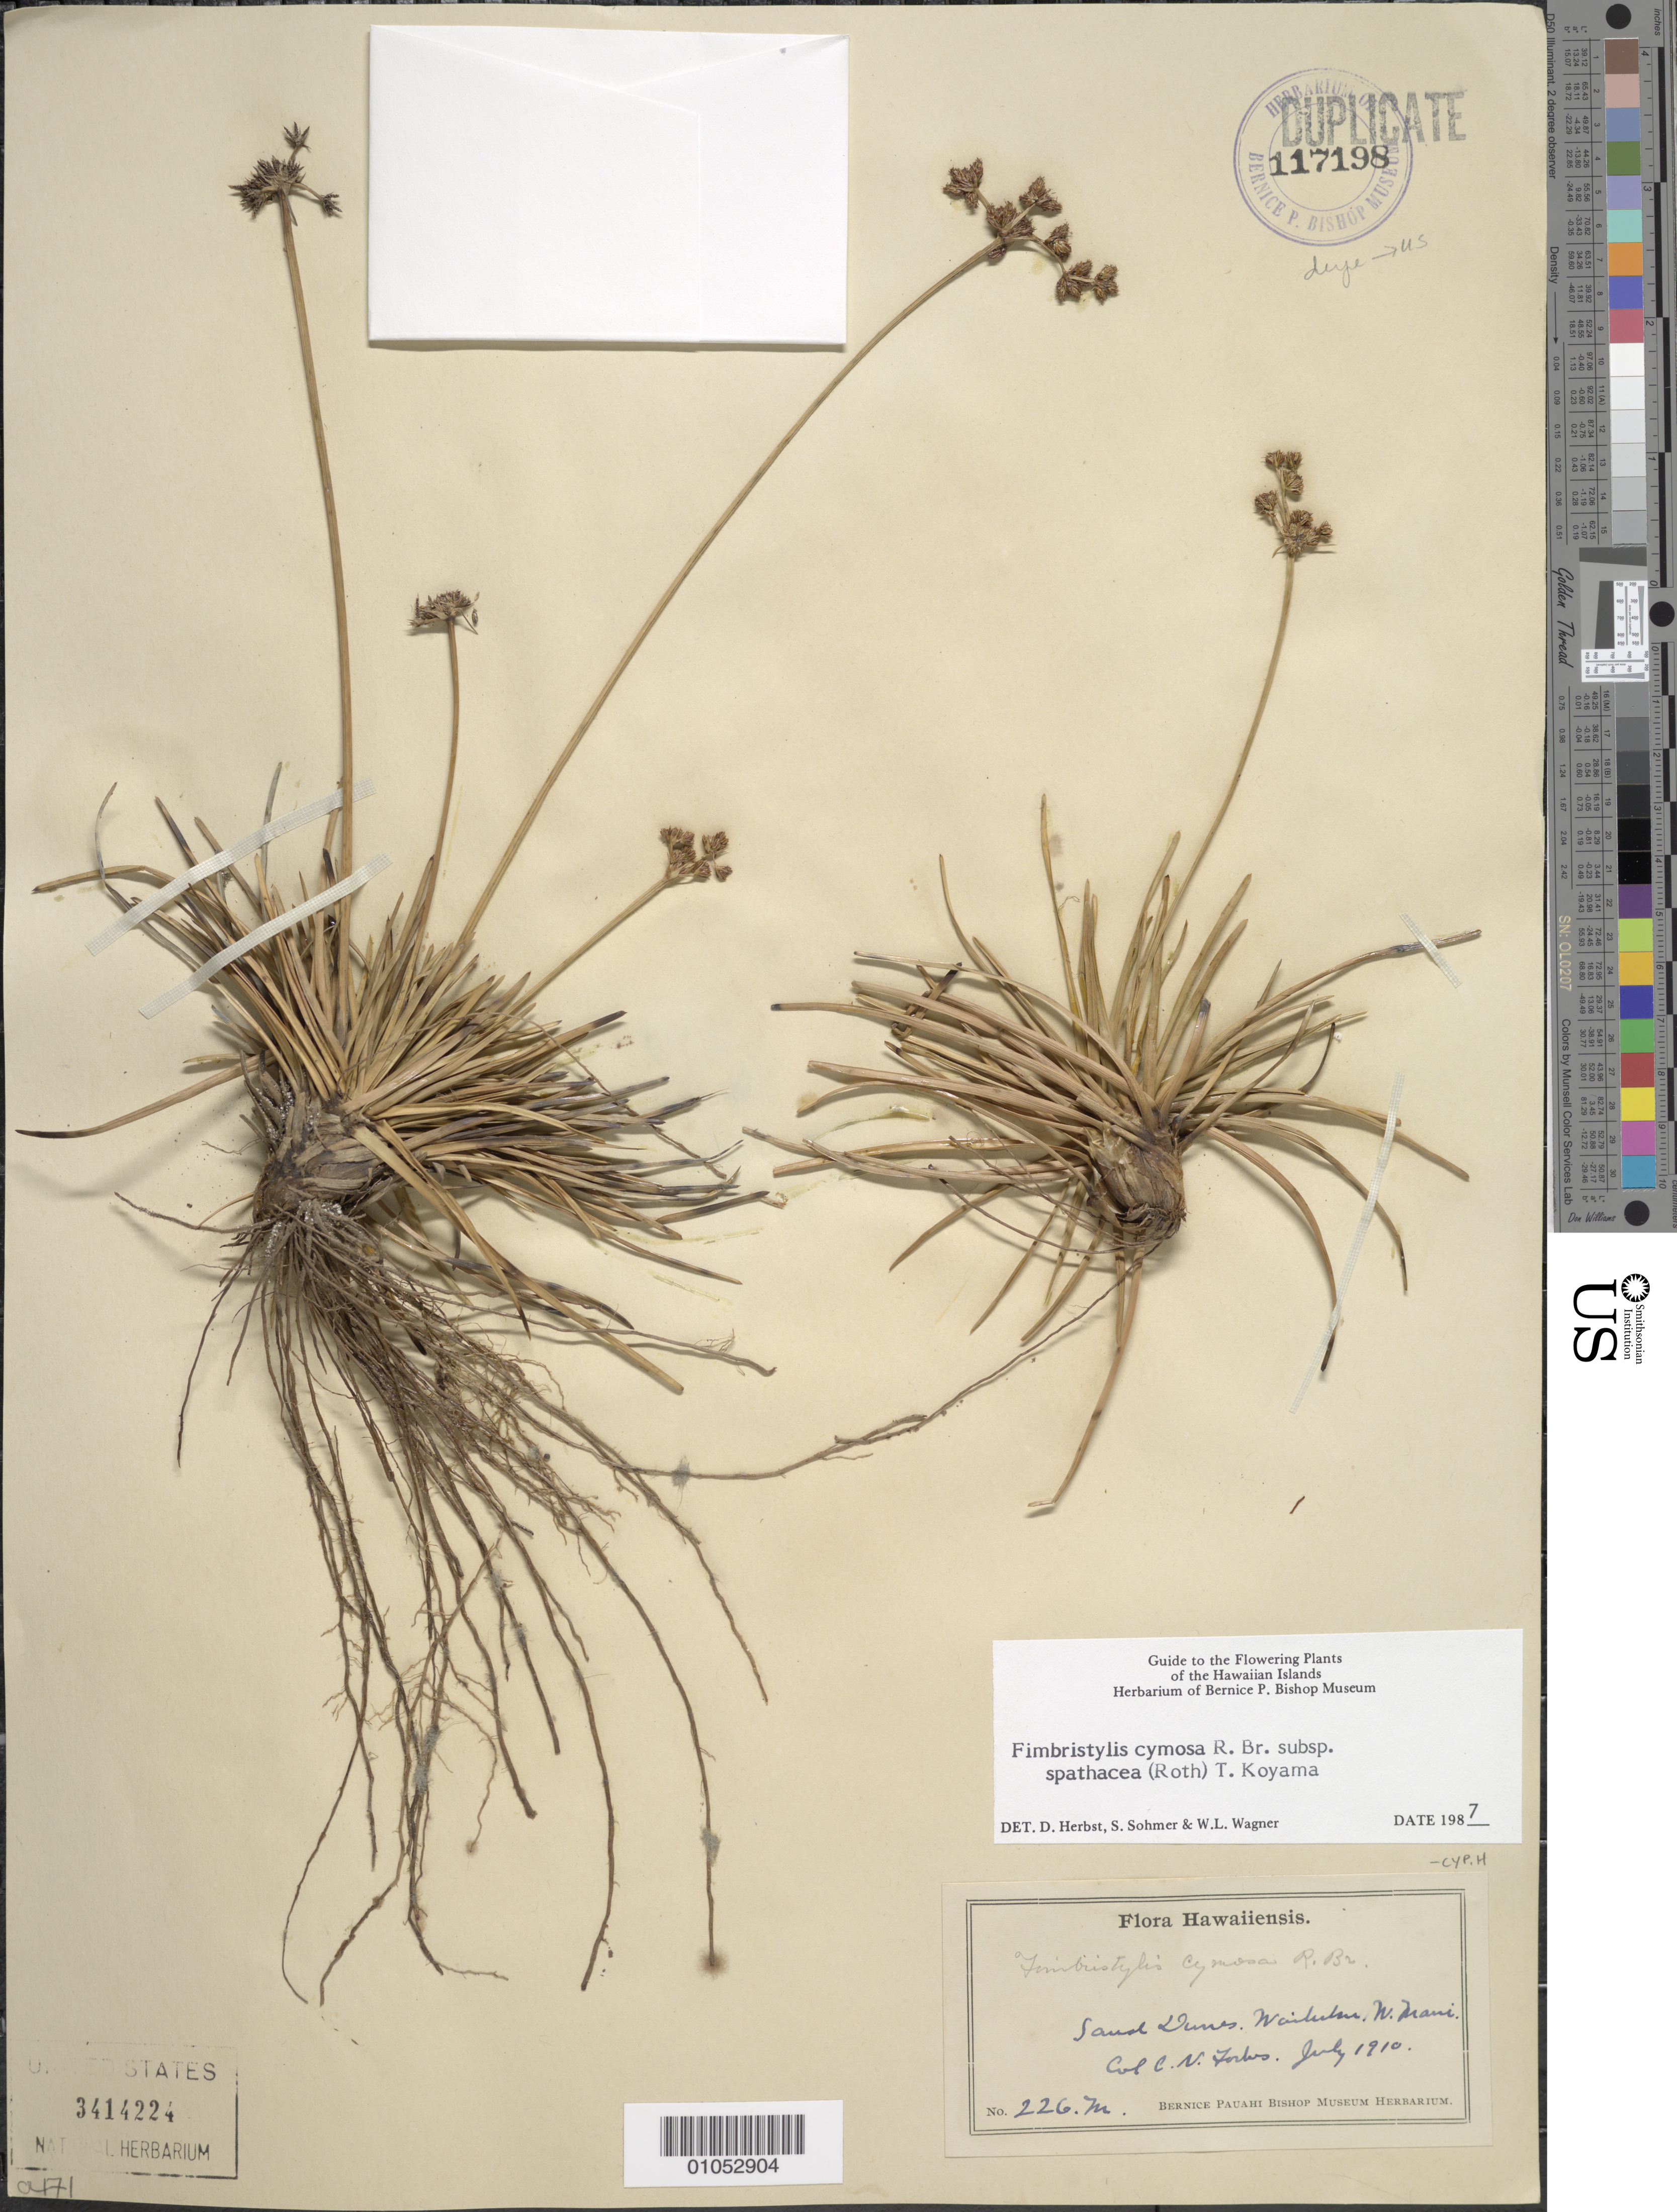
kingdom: Plantae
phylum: Tracheophyta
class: Liliopsida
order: Poales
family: Cyperaceae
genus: Fimbristylis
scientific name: Fimbristylis cymosa subsp. spathacea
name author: (Roth) T. Koyama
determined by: Herbst, D. R.; Sohmer, S. H.; Wagner, W. L.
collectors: C. N. Forbes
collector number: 226.M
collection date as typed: Jul 1910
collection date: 1910-07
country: United States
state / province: Hawaii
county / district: Maui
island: Maui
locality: Sand dunes…West Maui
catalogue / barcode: US 3414224